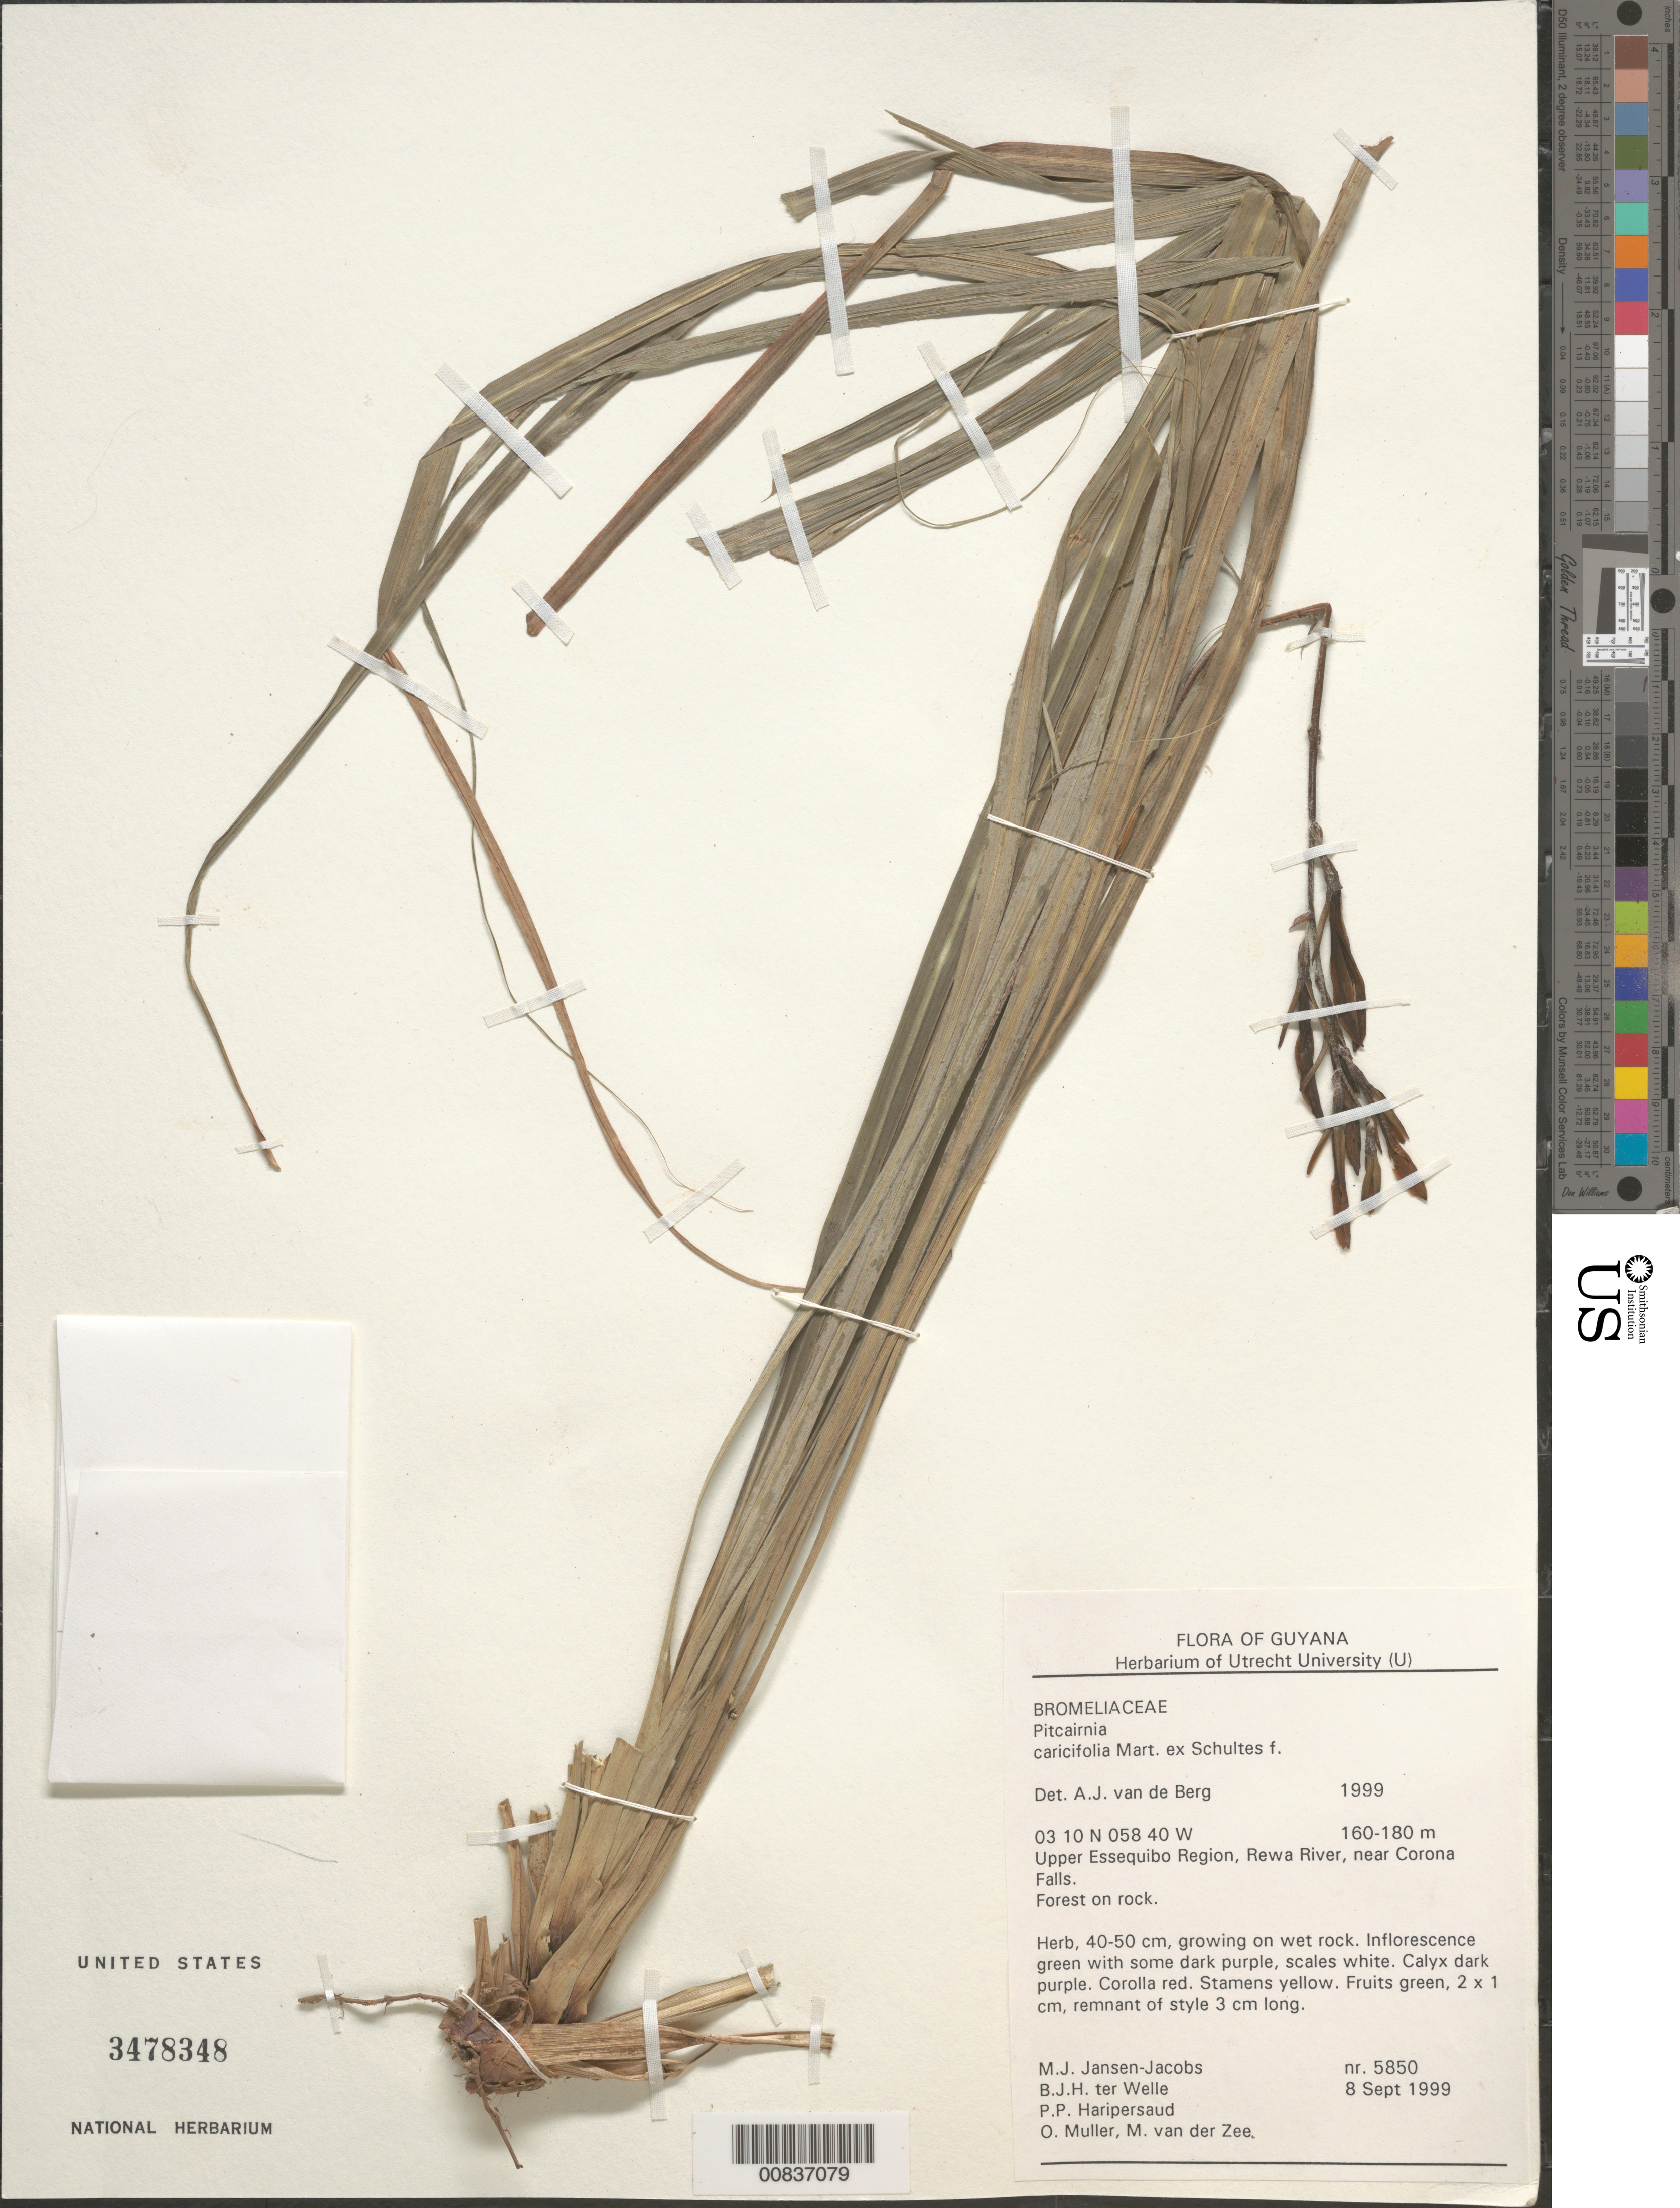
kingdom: Plantae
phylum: Tracheophyta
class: Liliopsida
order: Poales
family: Bromeliaceae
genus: Pitcairnia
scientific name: Pitcairnia caricifolia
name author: Mart. ex Schult. f.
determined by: van de Berg, A. J.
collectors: M. J. Jansen-Jacobs, B. Welle, P. Haripersaud, O. Muller & M. van der Zee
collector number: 5850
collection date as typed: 8-Sep-99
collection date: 1999-09-08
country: Guyana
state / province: U. Takutu-U. Essequibo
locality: Rewa River, near Corona Falls, Upper Essequibo Region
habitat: Forest on rock; growing on wet rock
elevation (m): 160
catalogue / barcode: US 3478348